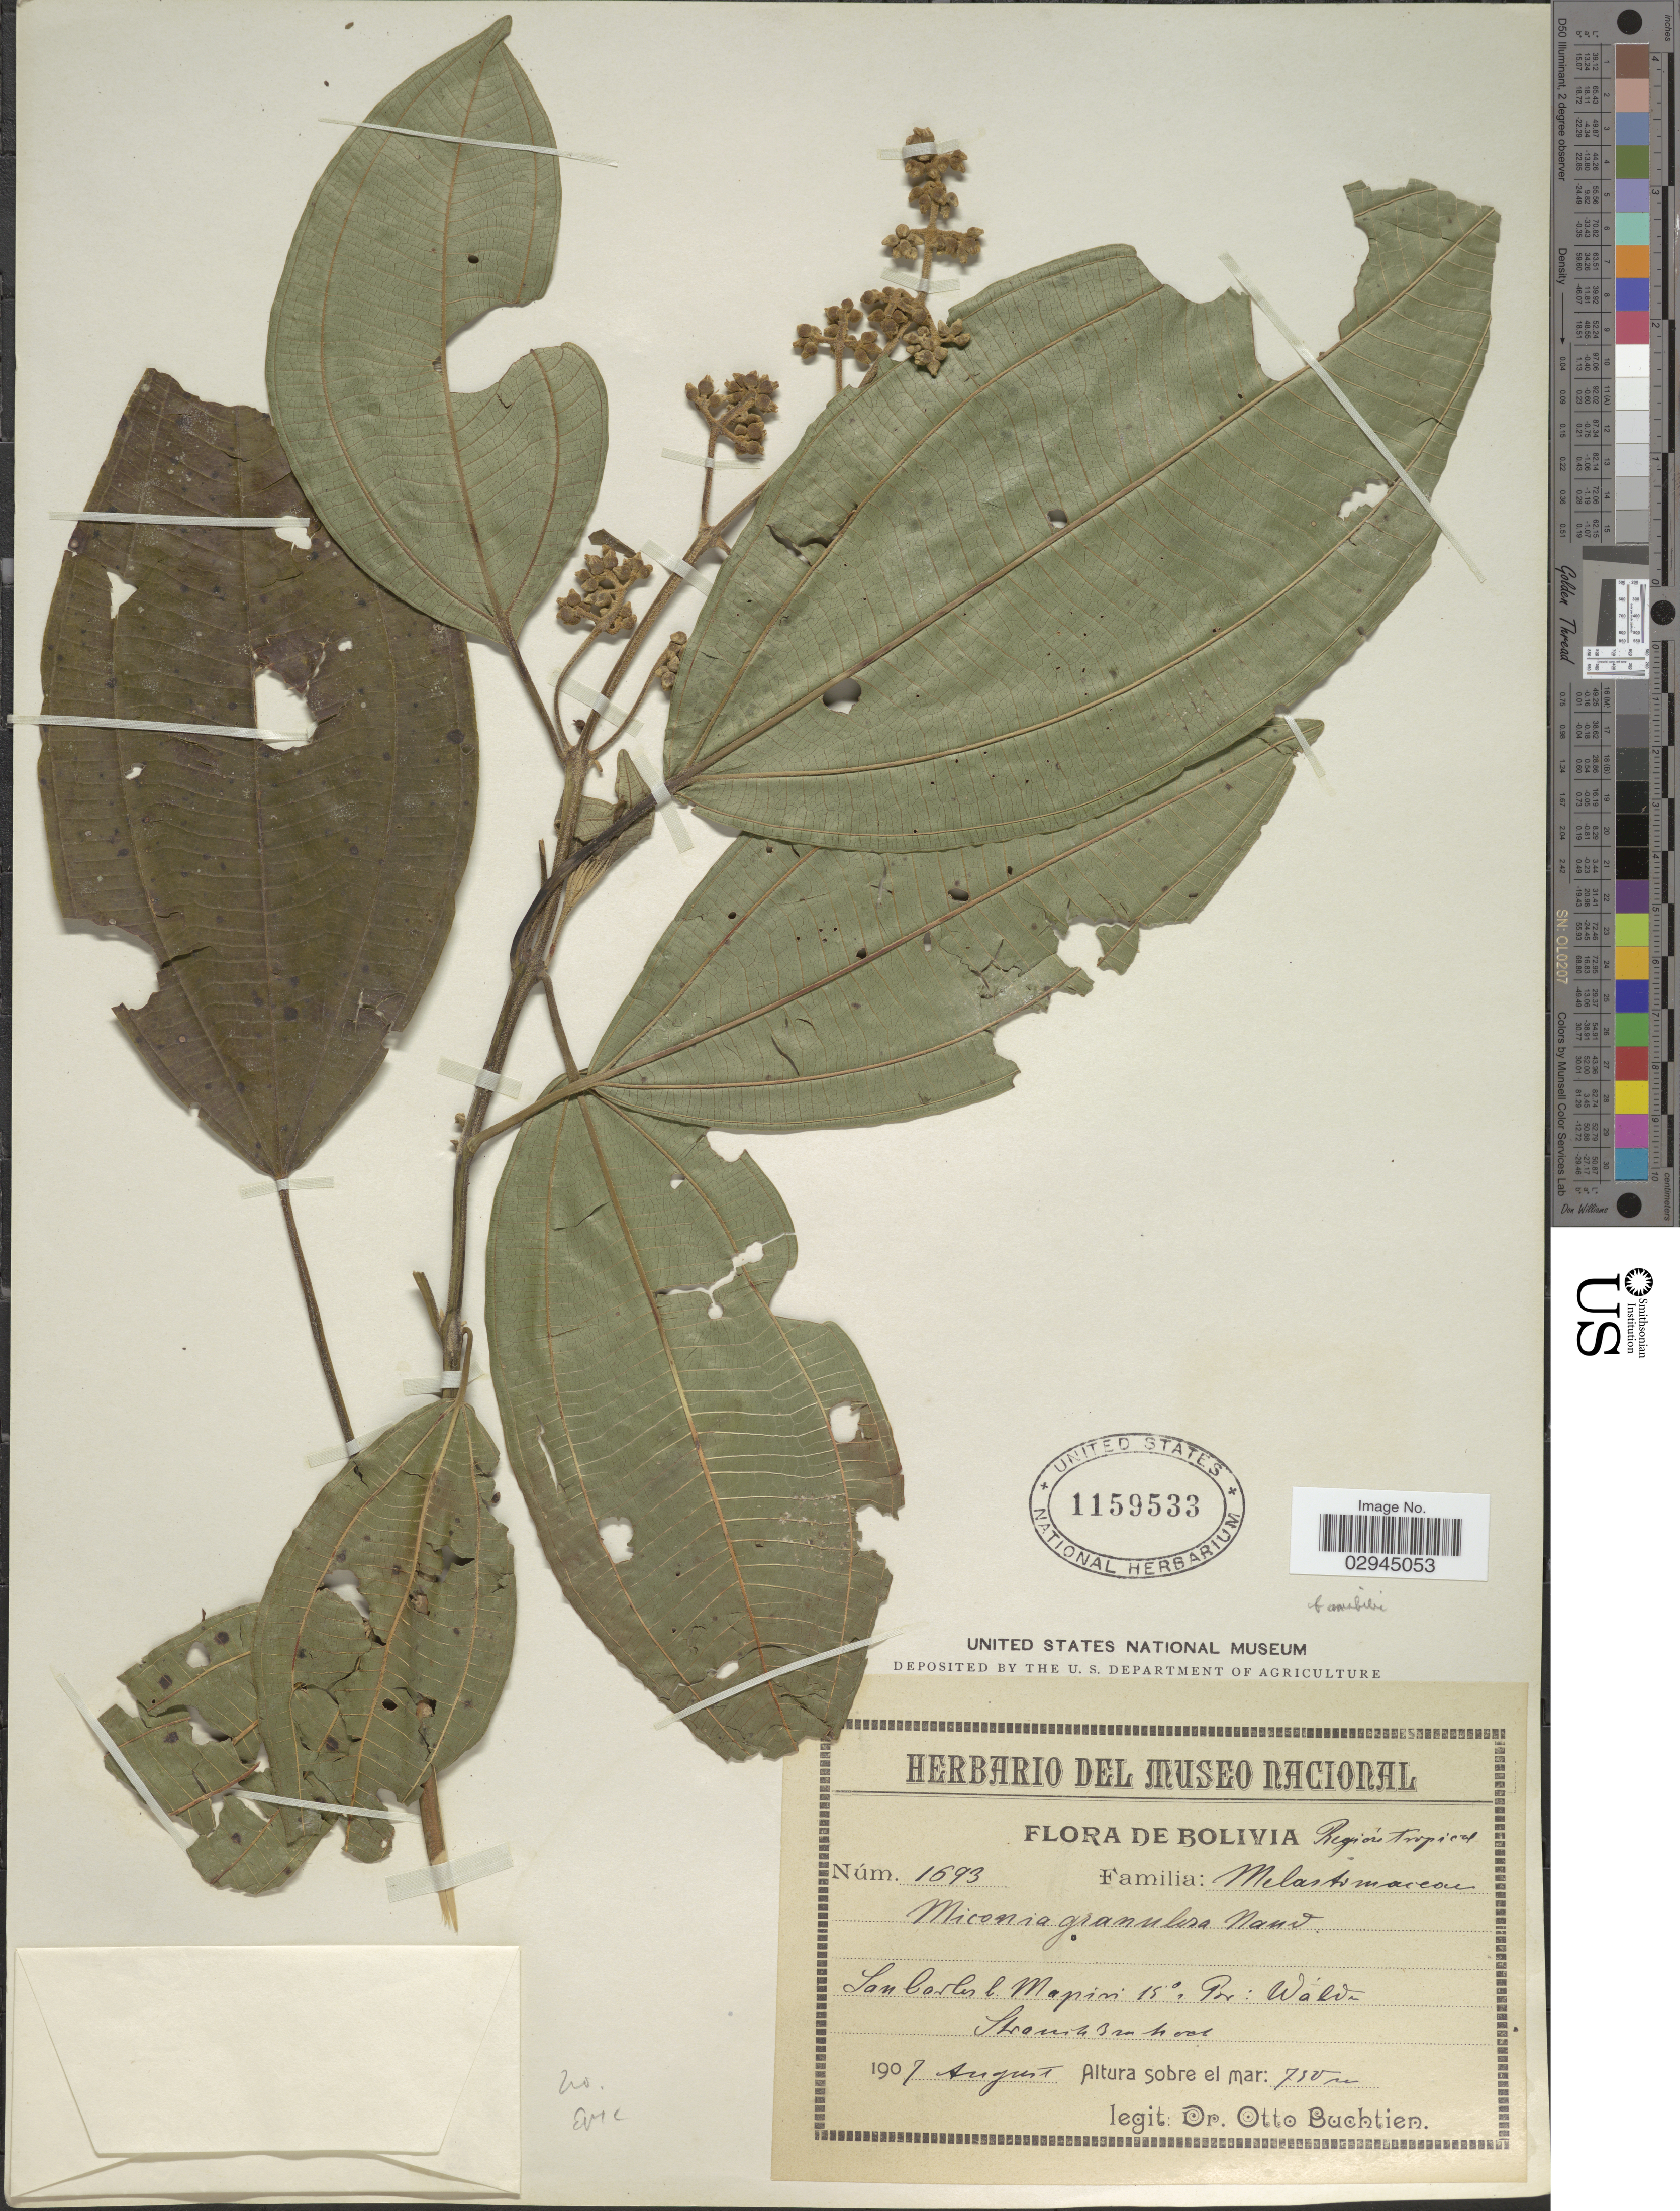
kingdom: Plantae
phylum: Tracheophyta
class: Magnoliopsida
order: Myrtales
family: Melastomataceae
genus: Miconia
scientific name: Miconia sp.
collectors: O. Buchtien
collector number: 1693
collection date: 1907-08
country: Bolivia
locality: Región subtropical. San Carlos l. Mapiri: 15º, Por: Walden.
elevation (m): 750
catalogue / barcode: US 1159533